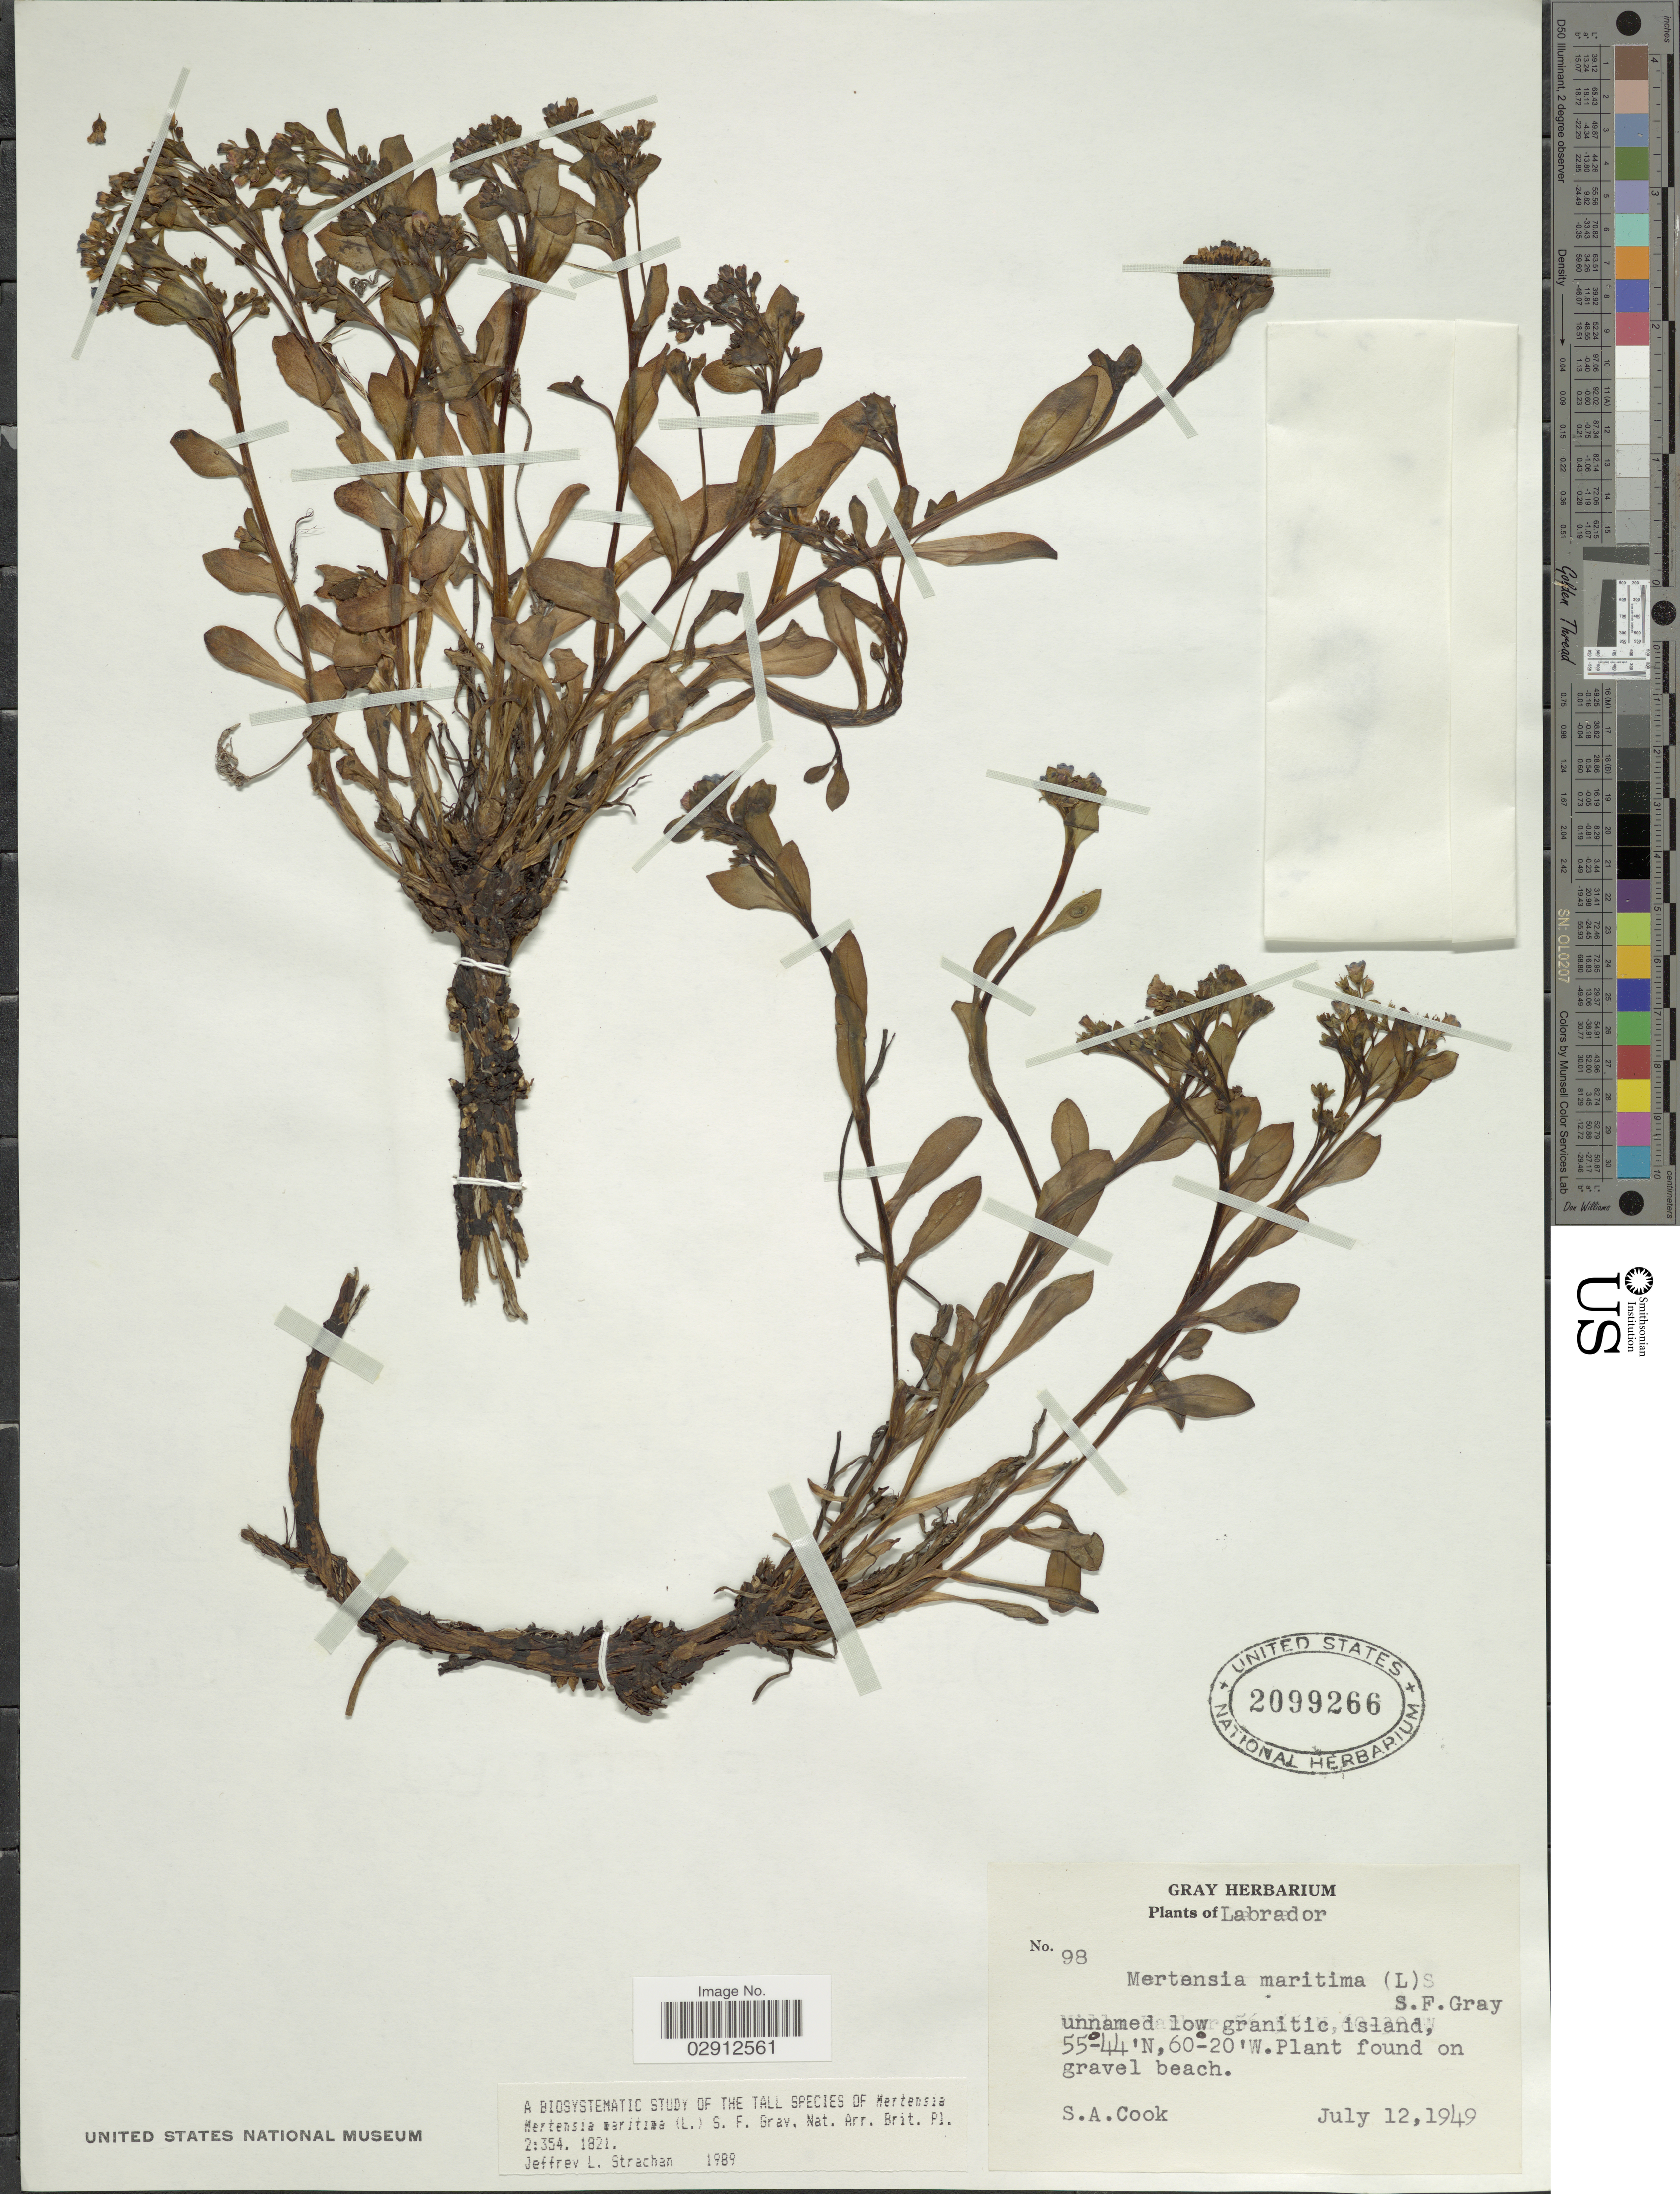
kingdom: Plantae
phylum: Tracheophyta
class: Magnoliopsida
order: Boraginales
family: Boraginaceae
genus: Mertensia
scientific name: Mertensia maritima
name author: (L.) S.F. Gray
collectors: S. A. Cook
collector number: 98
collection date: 1949-07-12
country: Canada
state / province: Newfoundland and Labrador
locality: Labrador. Unnamed low granatic island.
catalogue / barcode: US 2099266